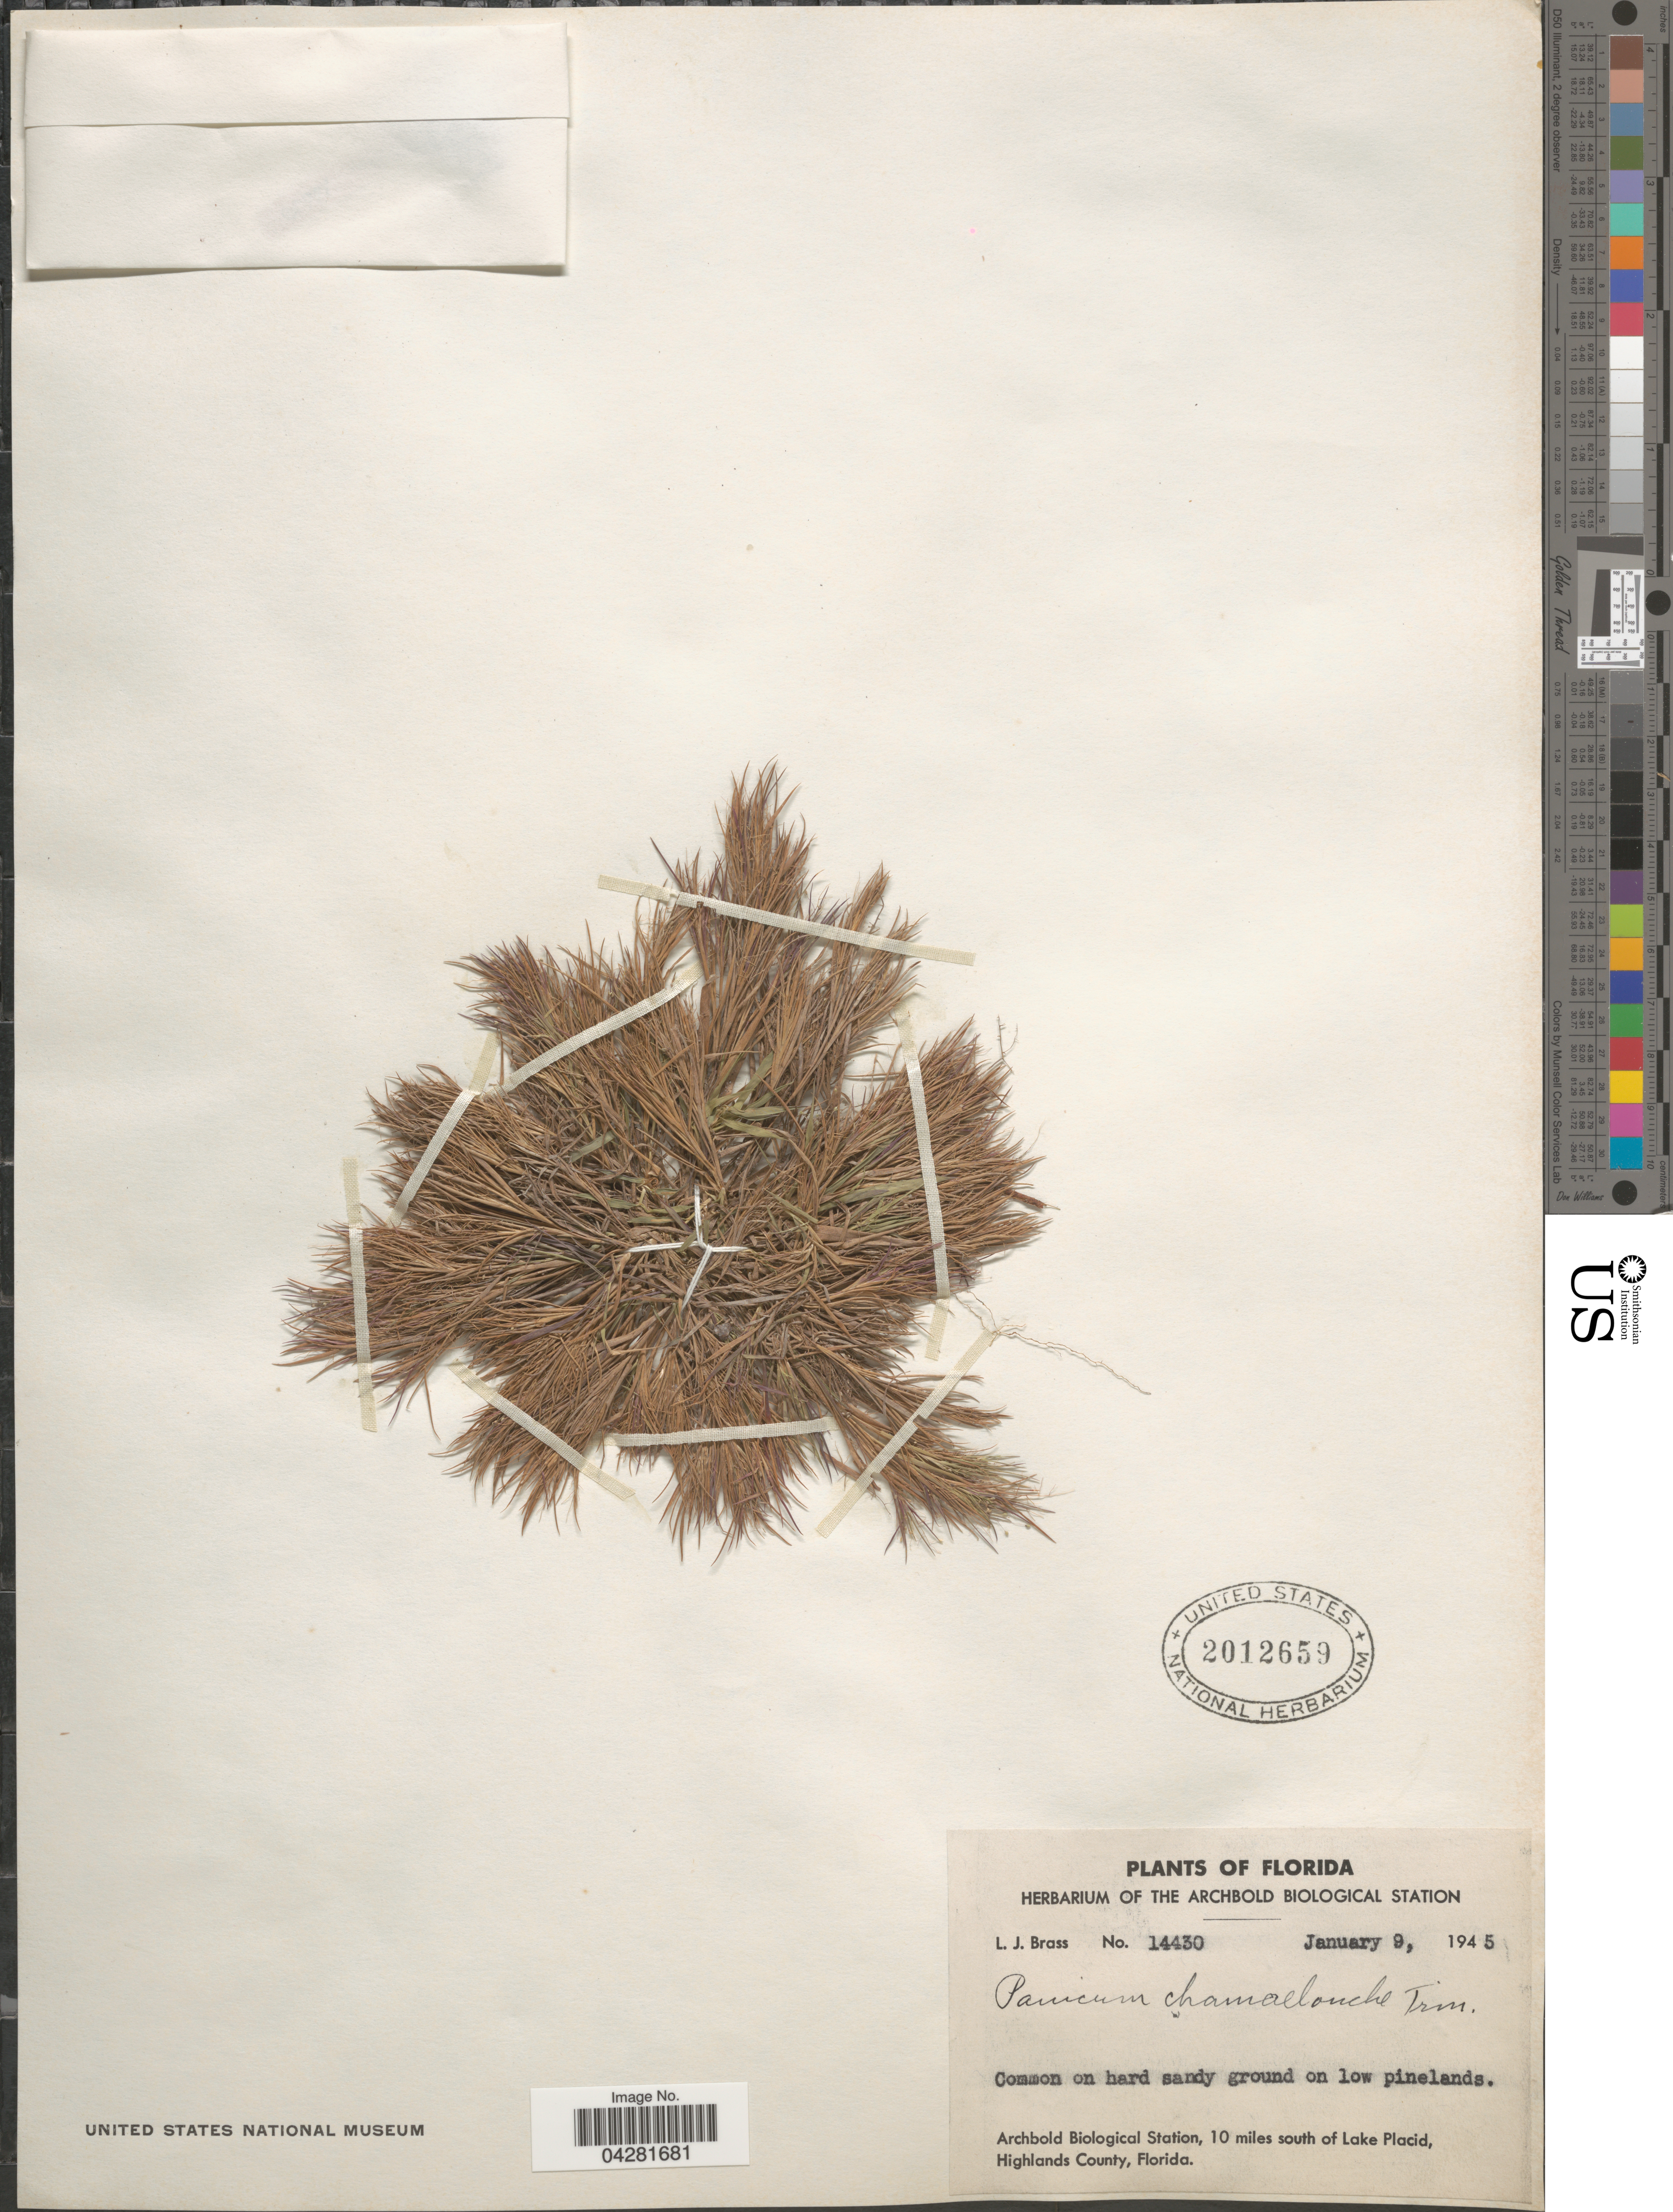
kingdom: Plantae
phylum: Tracheophyta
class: Liliopsida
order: Poales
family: Poaceae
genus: Dichanthelium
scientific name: Dichanthelium ensifolium var. ensifolium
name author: (Baldwin ex Elliot) Gould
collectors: L. J. Brass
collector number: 14430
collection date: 1945-01-09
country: United States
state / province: Florida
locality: Archbold Biological Station, 10 miles south of Lake Placid, Highlands County.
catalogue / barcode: US 2012659